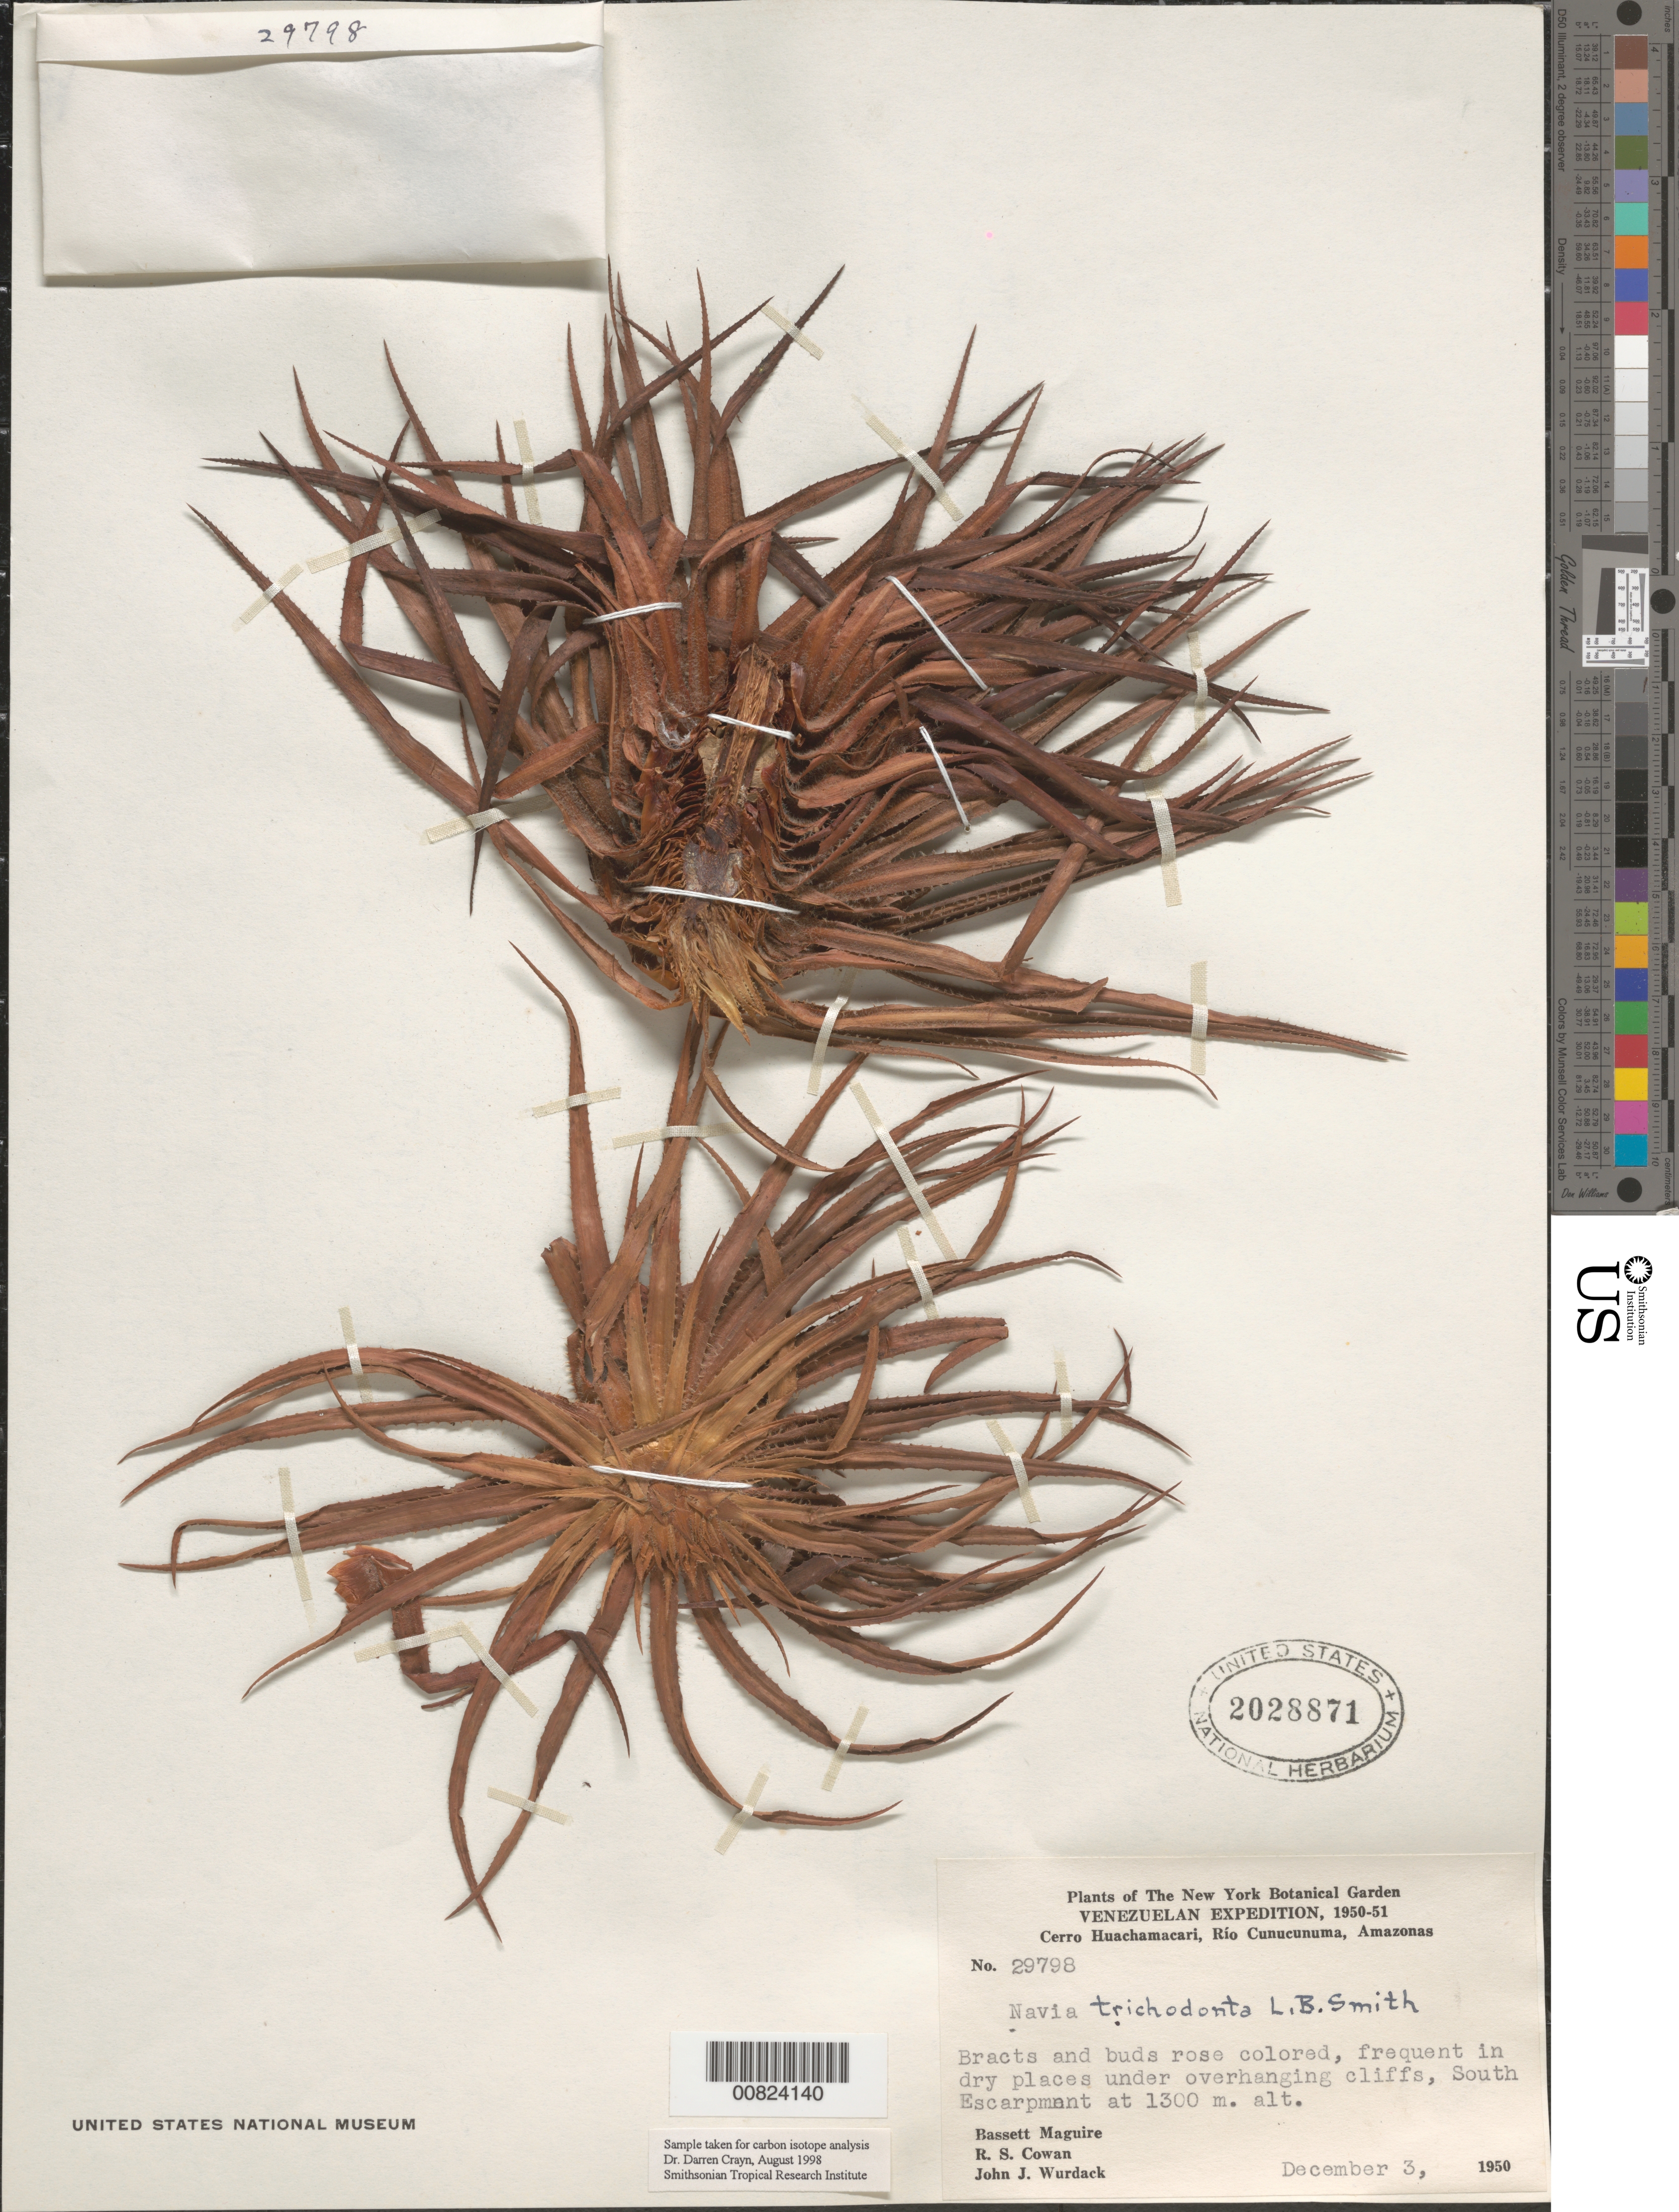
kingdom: Plantae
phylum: Tracheophyta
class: Liliopsida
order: Poales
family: Bromeliaceae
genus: Navia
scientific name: Navia trichodonta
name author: L.B. Sm.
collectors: B. Maguire, R. S. Cowan & J. J. Wurdack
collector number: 29798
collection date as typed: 3-Dec-50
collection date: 1950-12-03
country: Venezuela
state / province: Amazonas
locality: Cerro Huachamacari, Río Cunucunuma, upper escarpment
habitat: Dry places under overhanging cliffs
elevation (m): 1300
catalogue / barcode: US 2028871